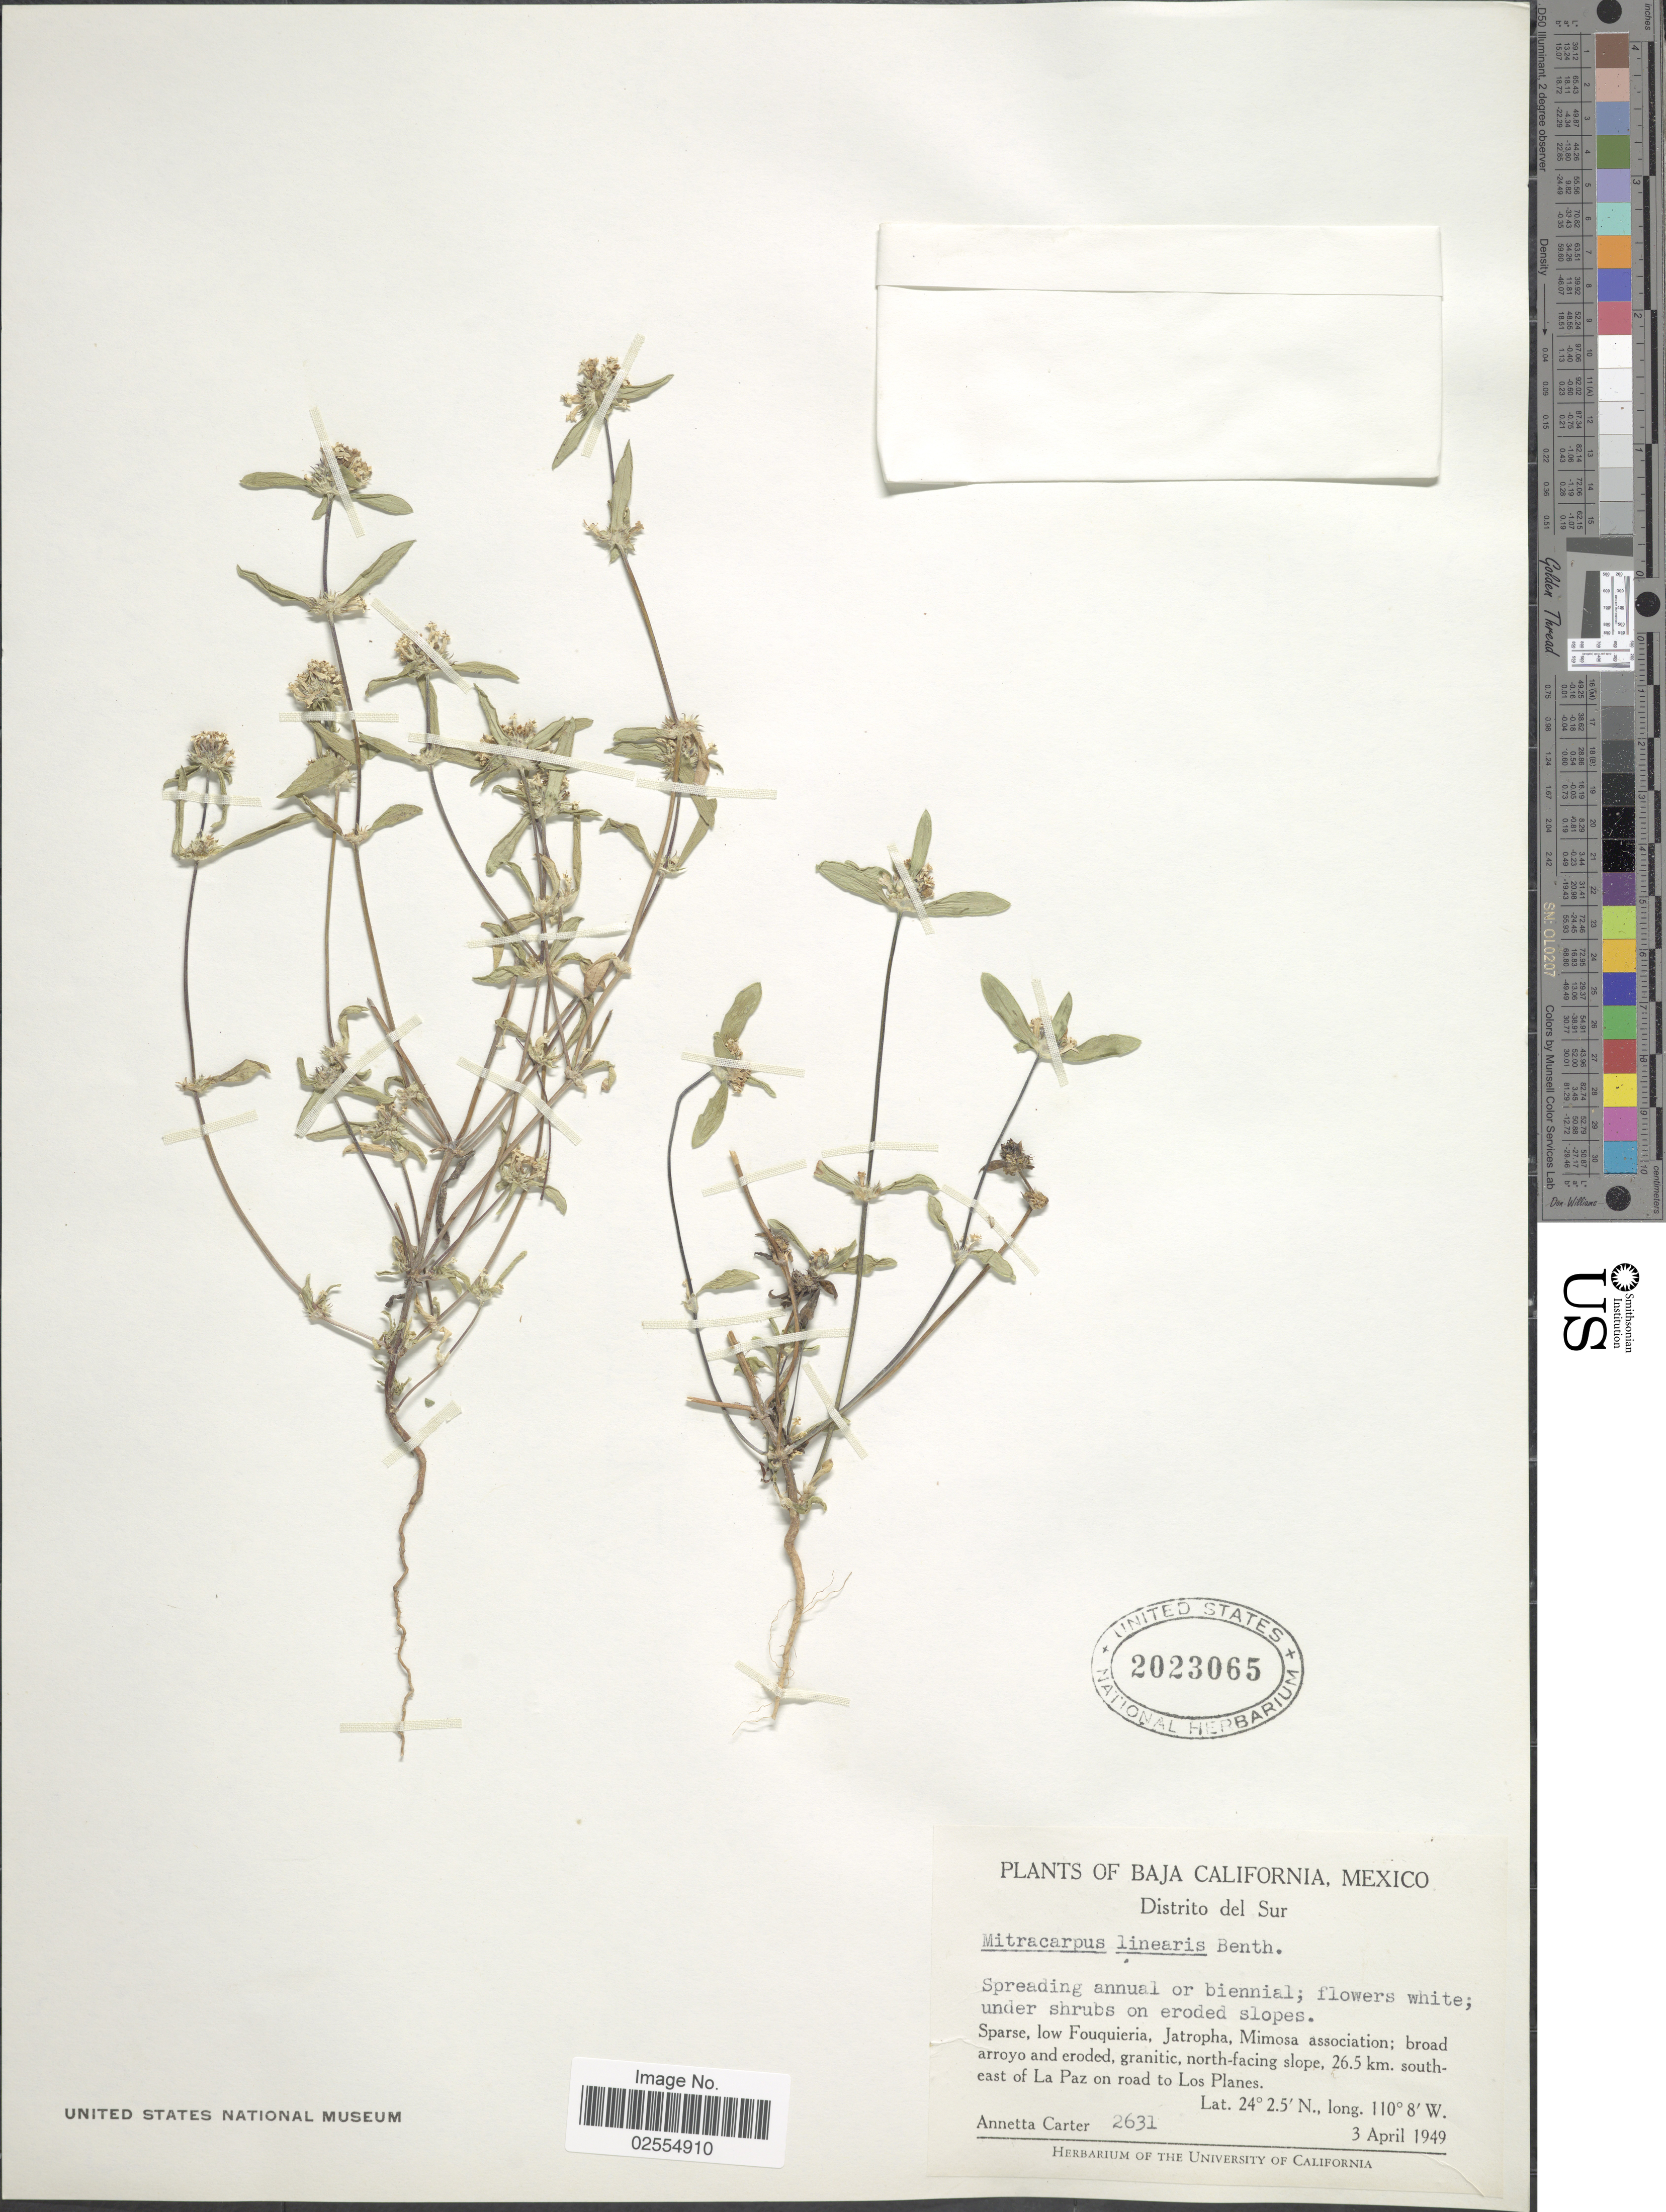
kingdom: Plantae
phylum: Tracheophyta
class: Magnoliopsida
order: Gentianales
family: Rubiaceae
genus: Mitracarpus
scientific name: Mitracarpus linearis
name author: Benth.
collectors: A. M. Carter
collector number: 2631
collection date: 1949-04-03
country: Mexico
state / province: Baja California Sur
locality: Distrito del Sur. north-facing slope, 26.5 km southeast of La Paz on road to Los Planes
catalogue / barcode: US 2023065